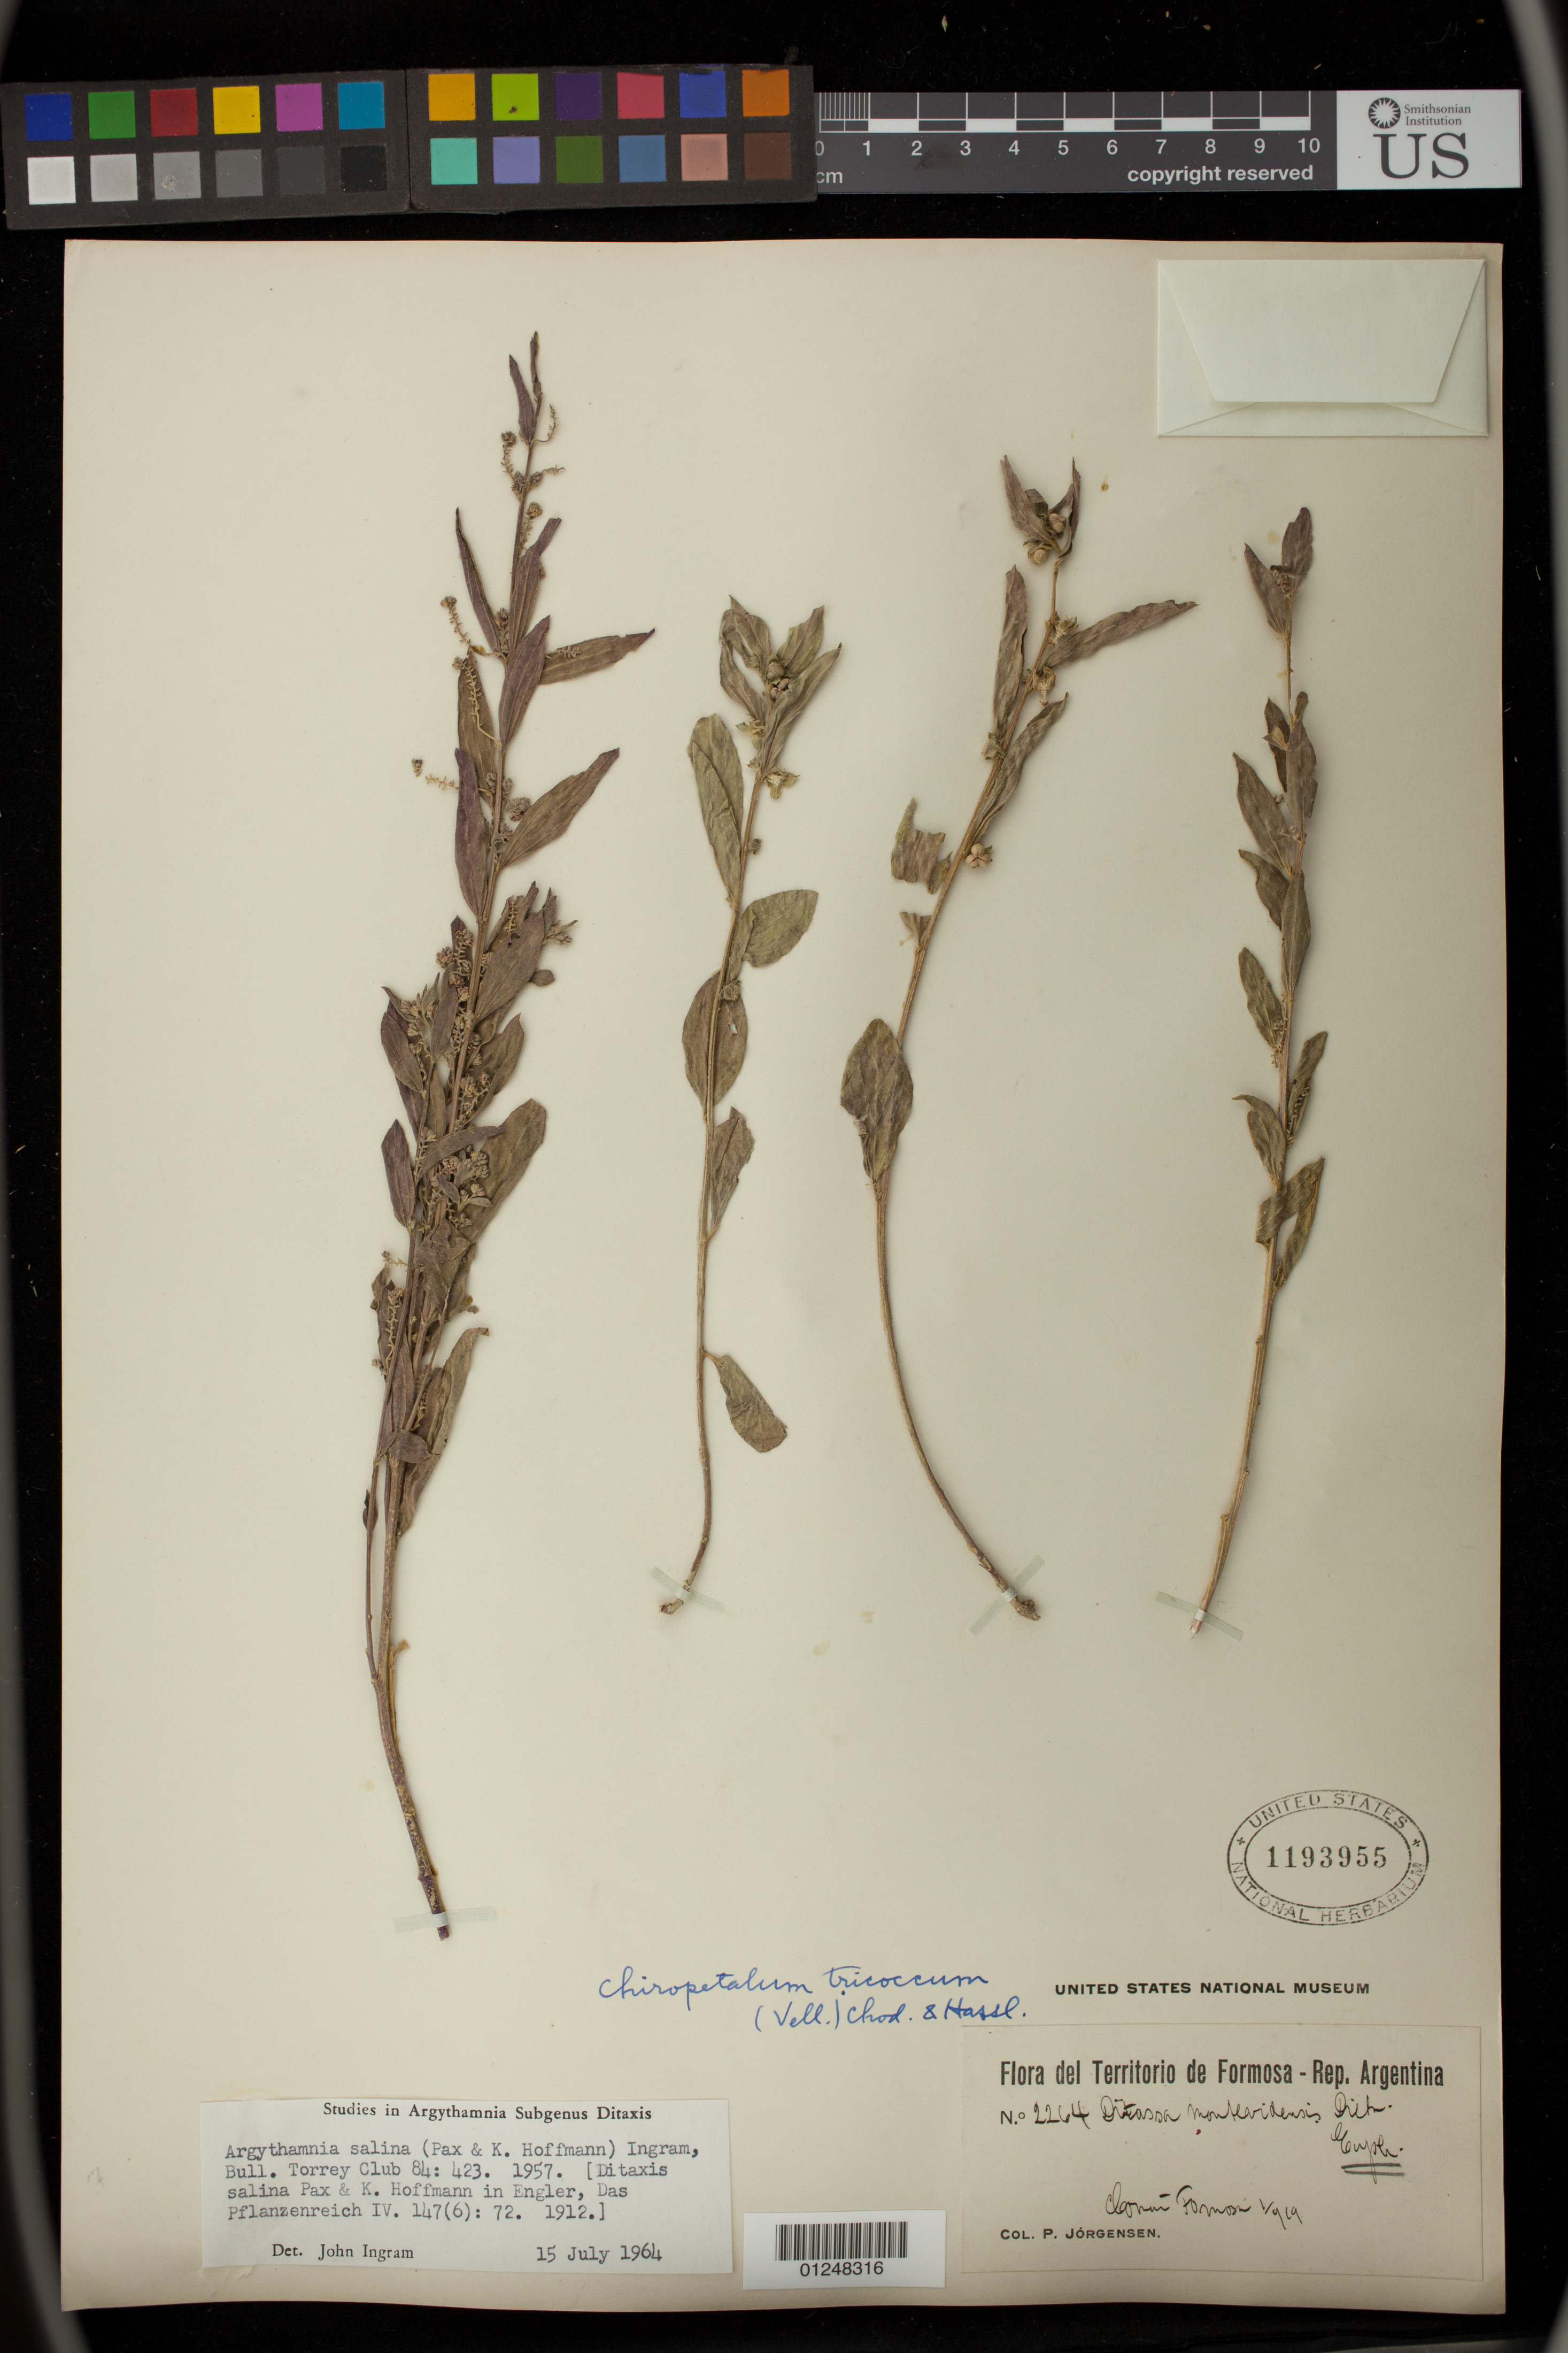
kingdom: Plantae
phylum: Tracheophyta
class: Magnoliopsida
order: Malpighiales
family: Euphorbiaceae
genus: Argythamnia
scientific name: Argythamnia salina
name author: (Pax & K. Hoffm.) J.W. Ingram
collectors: P. Jörgensen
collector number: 2264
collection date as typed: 1919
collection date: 1919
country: Argentina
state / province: Formosa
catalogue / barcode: US 1193955